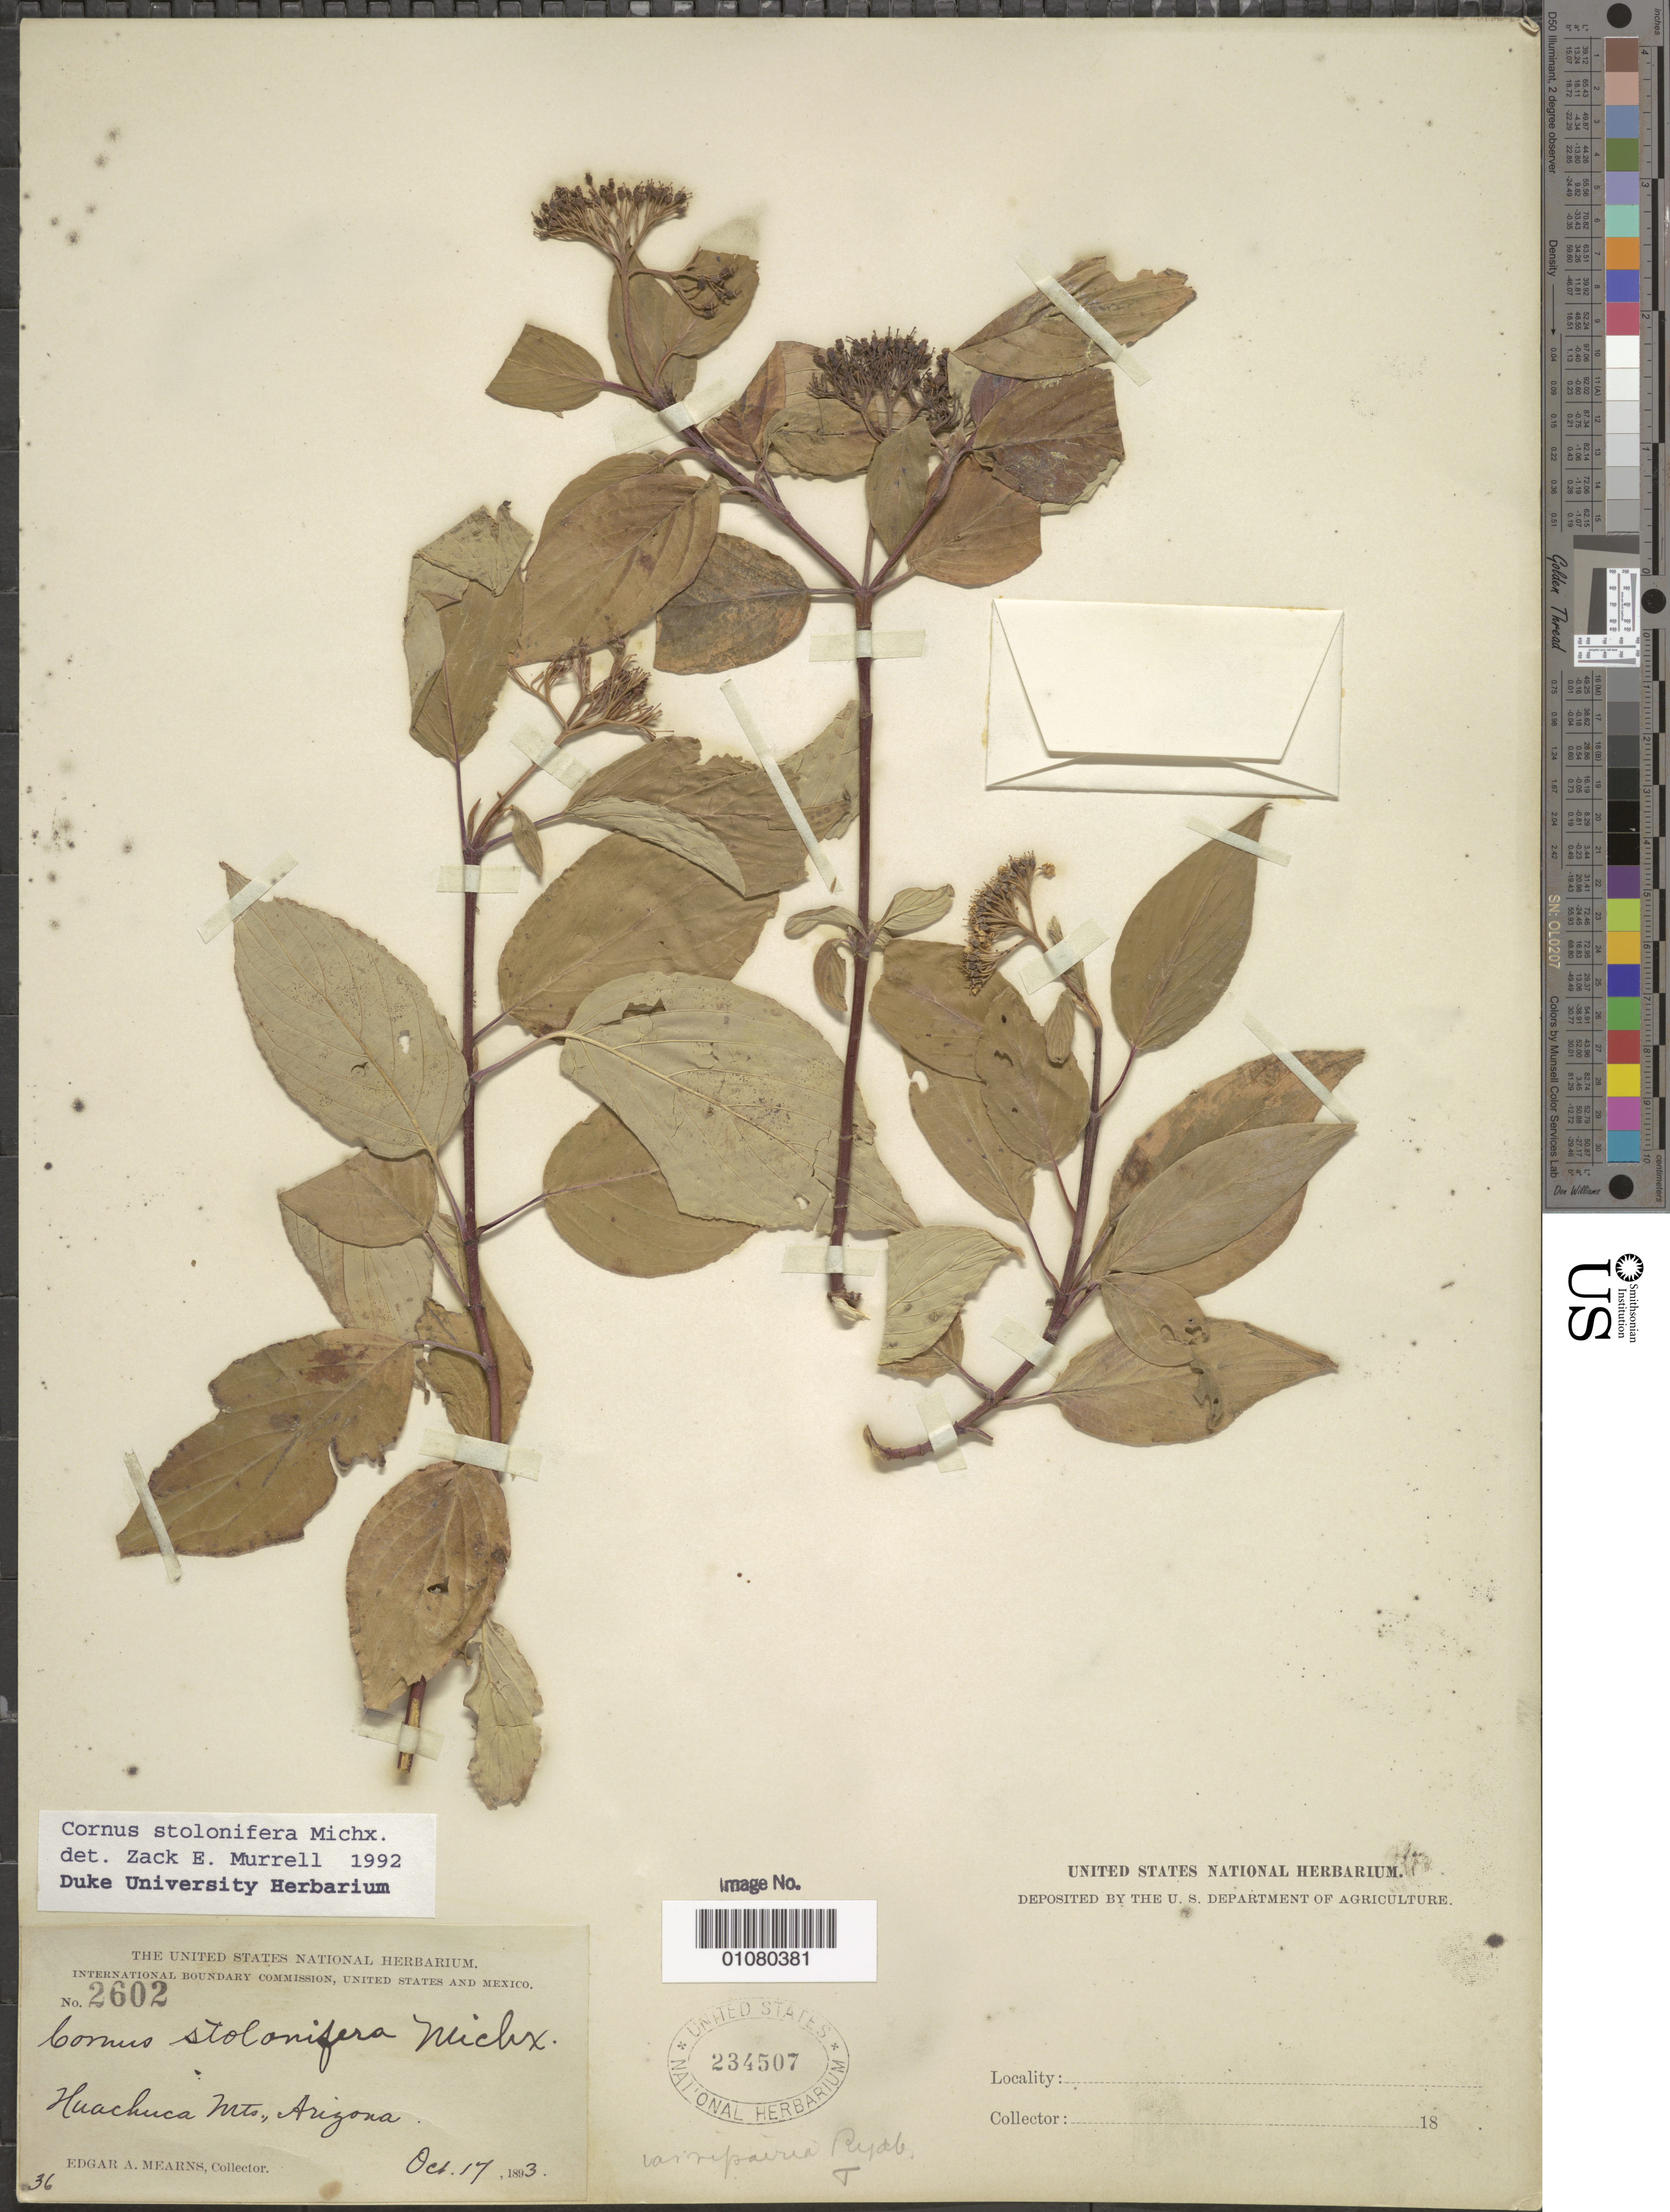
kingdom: Plantae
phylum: Tracheophyta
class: Magnoliopsida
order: Cornales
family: Cornaceae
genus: Cornus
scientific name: Cornus stolonifera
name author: Michx.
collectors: E. A. Mearns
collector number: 2602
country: United States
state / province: Arizona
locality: Huachuca Mts.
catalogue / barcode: US 234507